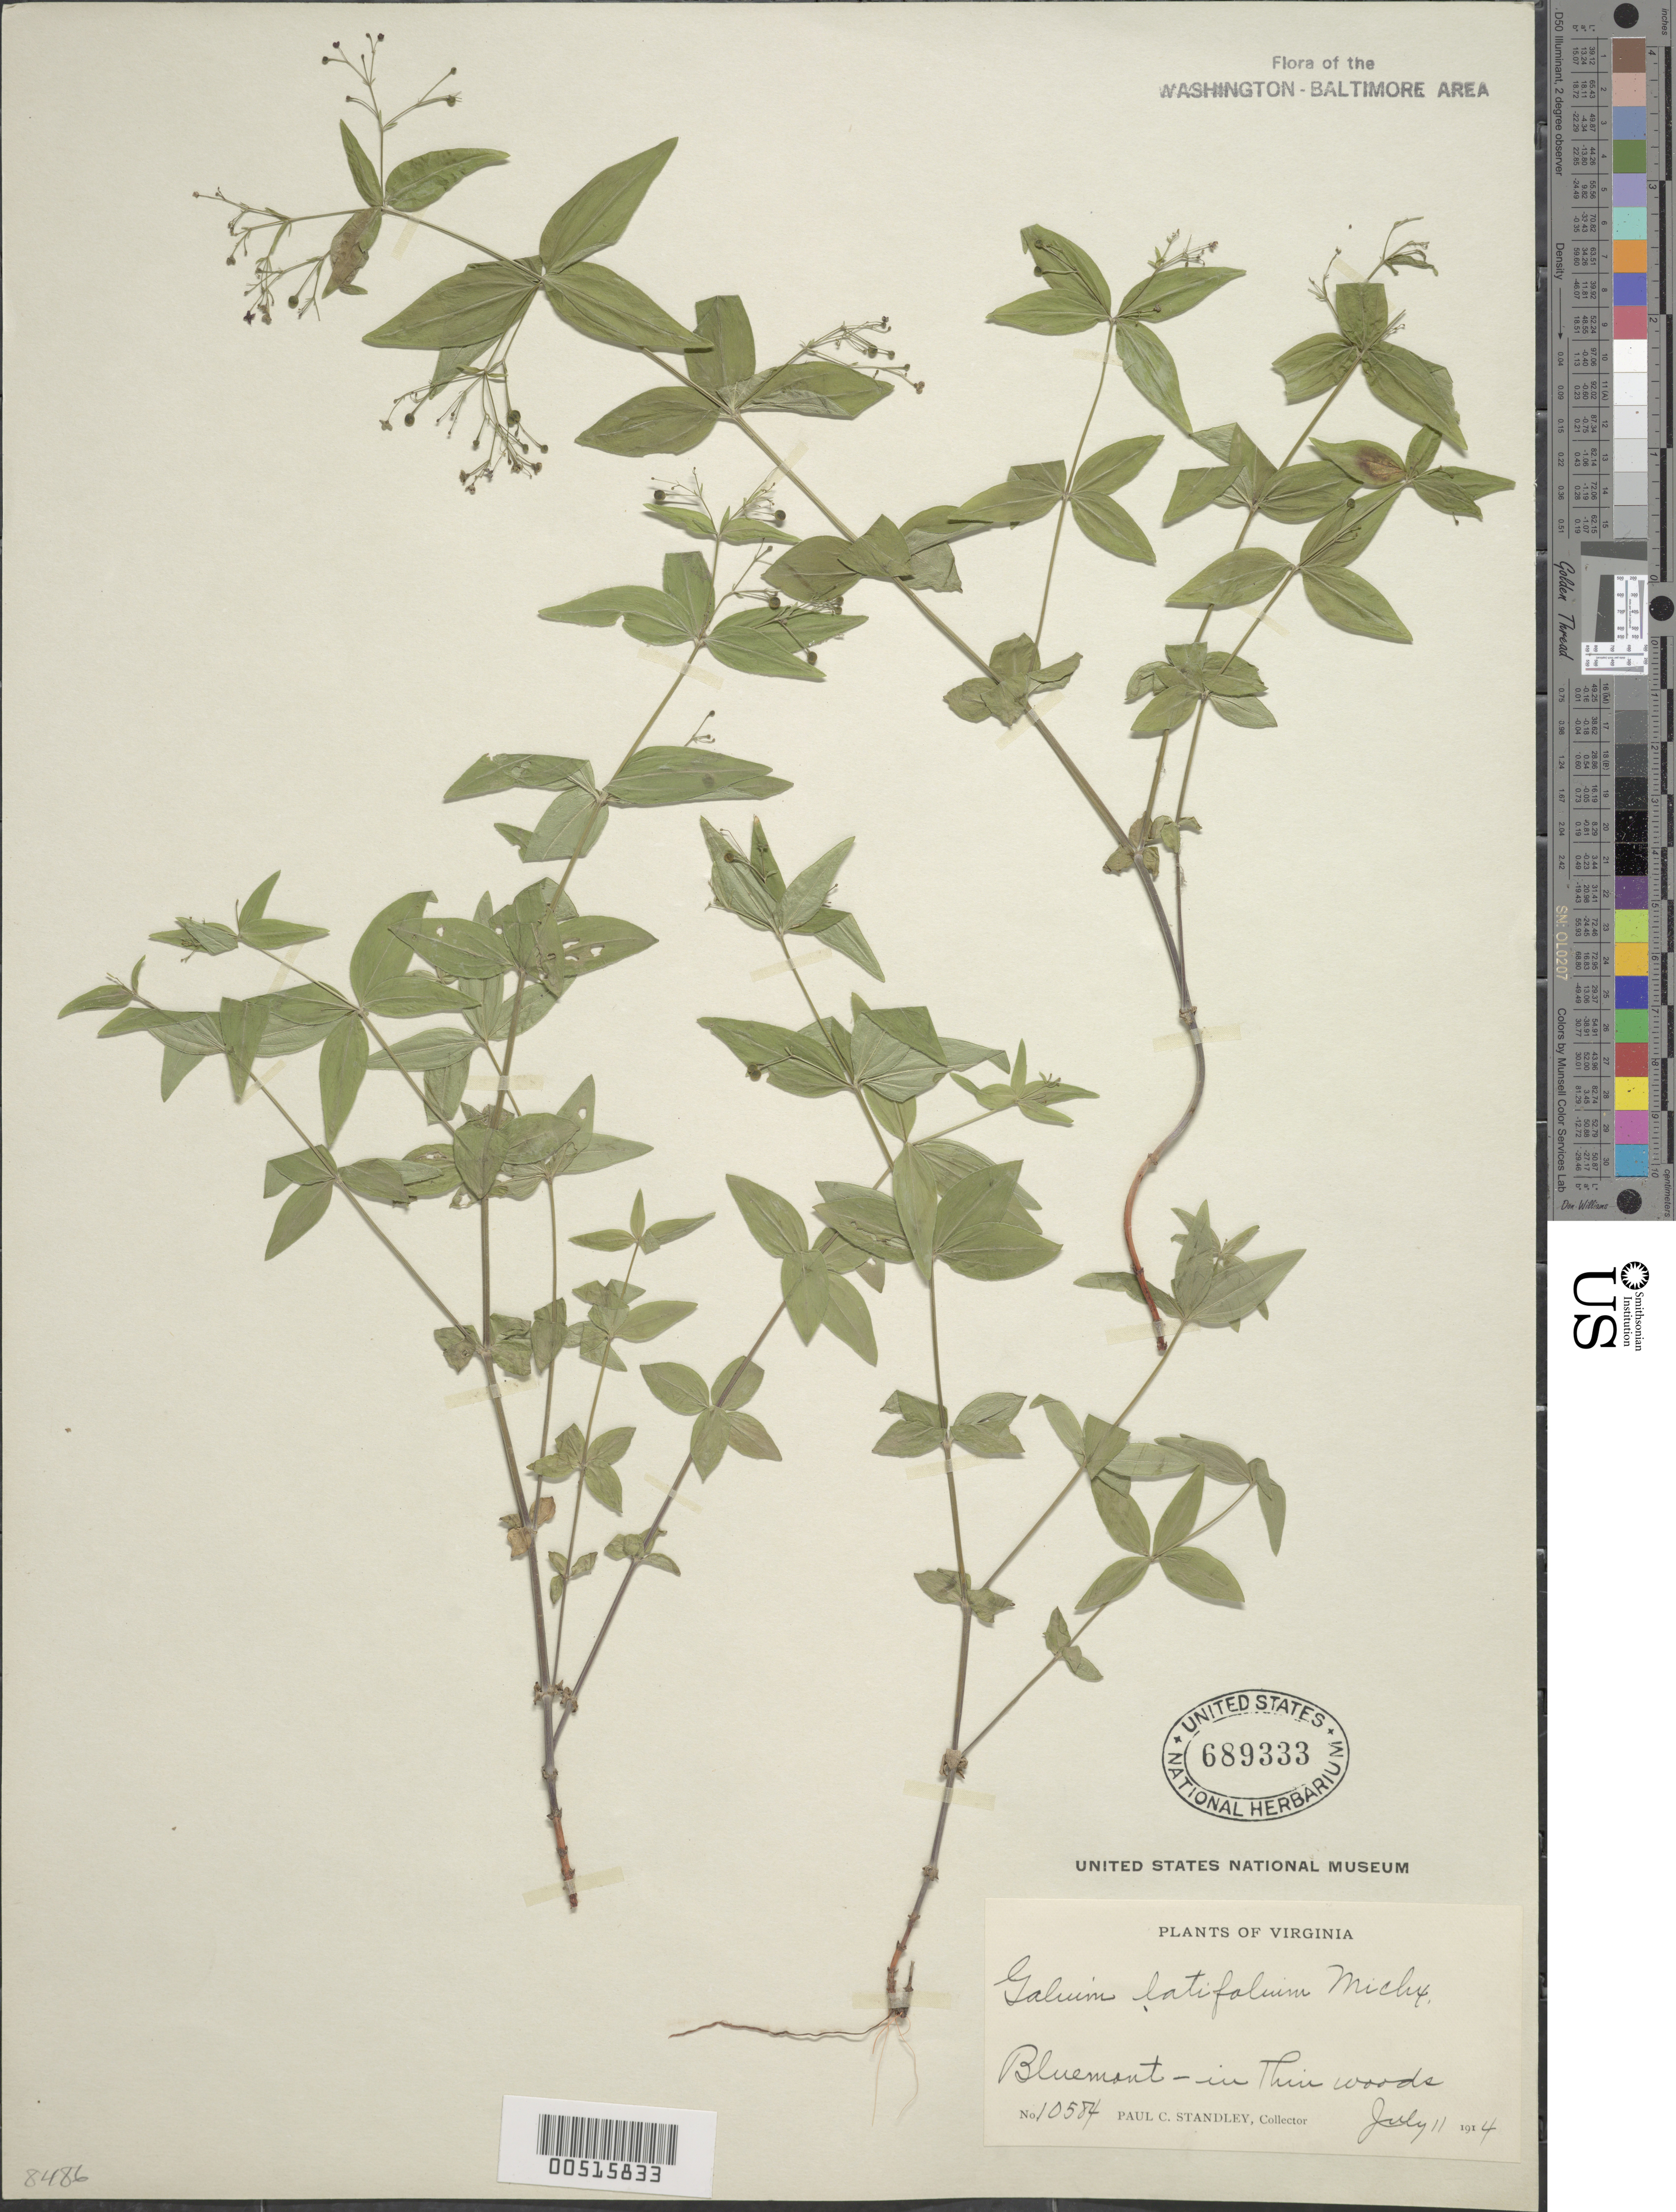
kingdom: Plantae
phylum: Tracheophyta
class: Magnoliopsida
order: Gentianales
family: Rubiaceae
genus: Galium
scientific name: Galium latifolium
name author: Michx.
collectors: P. C. Standley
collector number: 10584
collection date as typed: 11 Jul 1914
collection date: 1914-07-11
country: United States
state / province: Virginia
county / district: Loudoun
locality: Bluemont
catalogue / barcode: US 689333